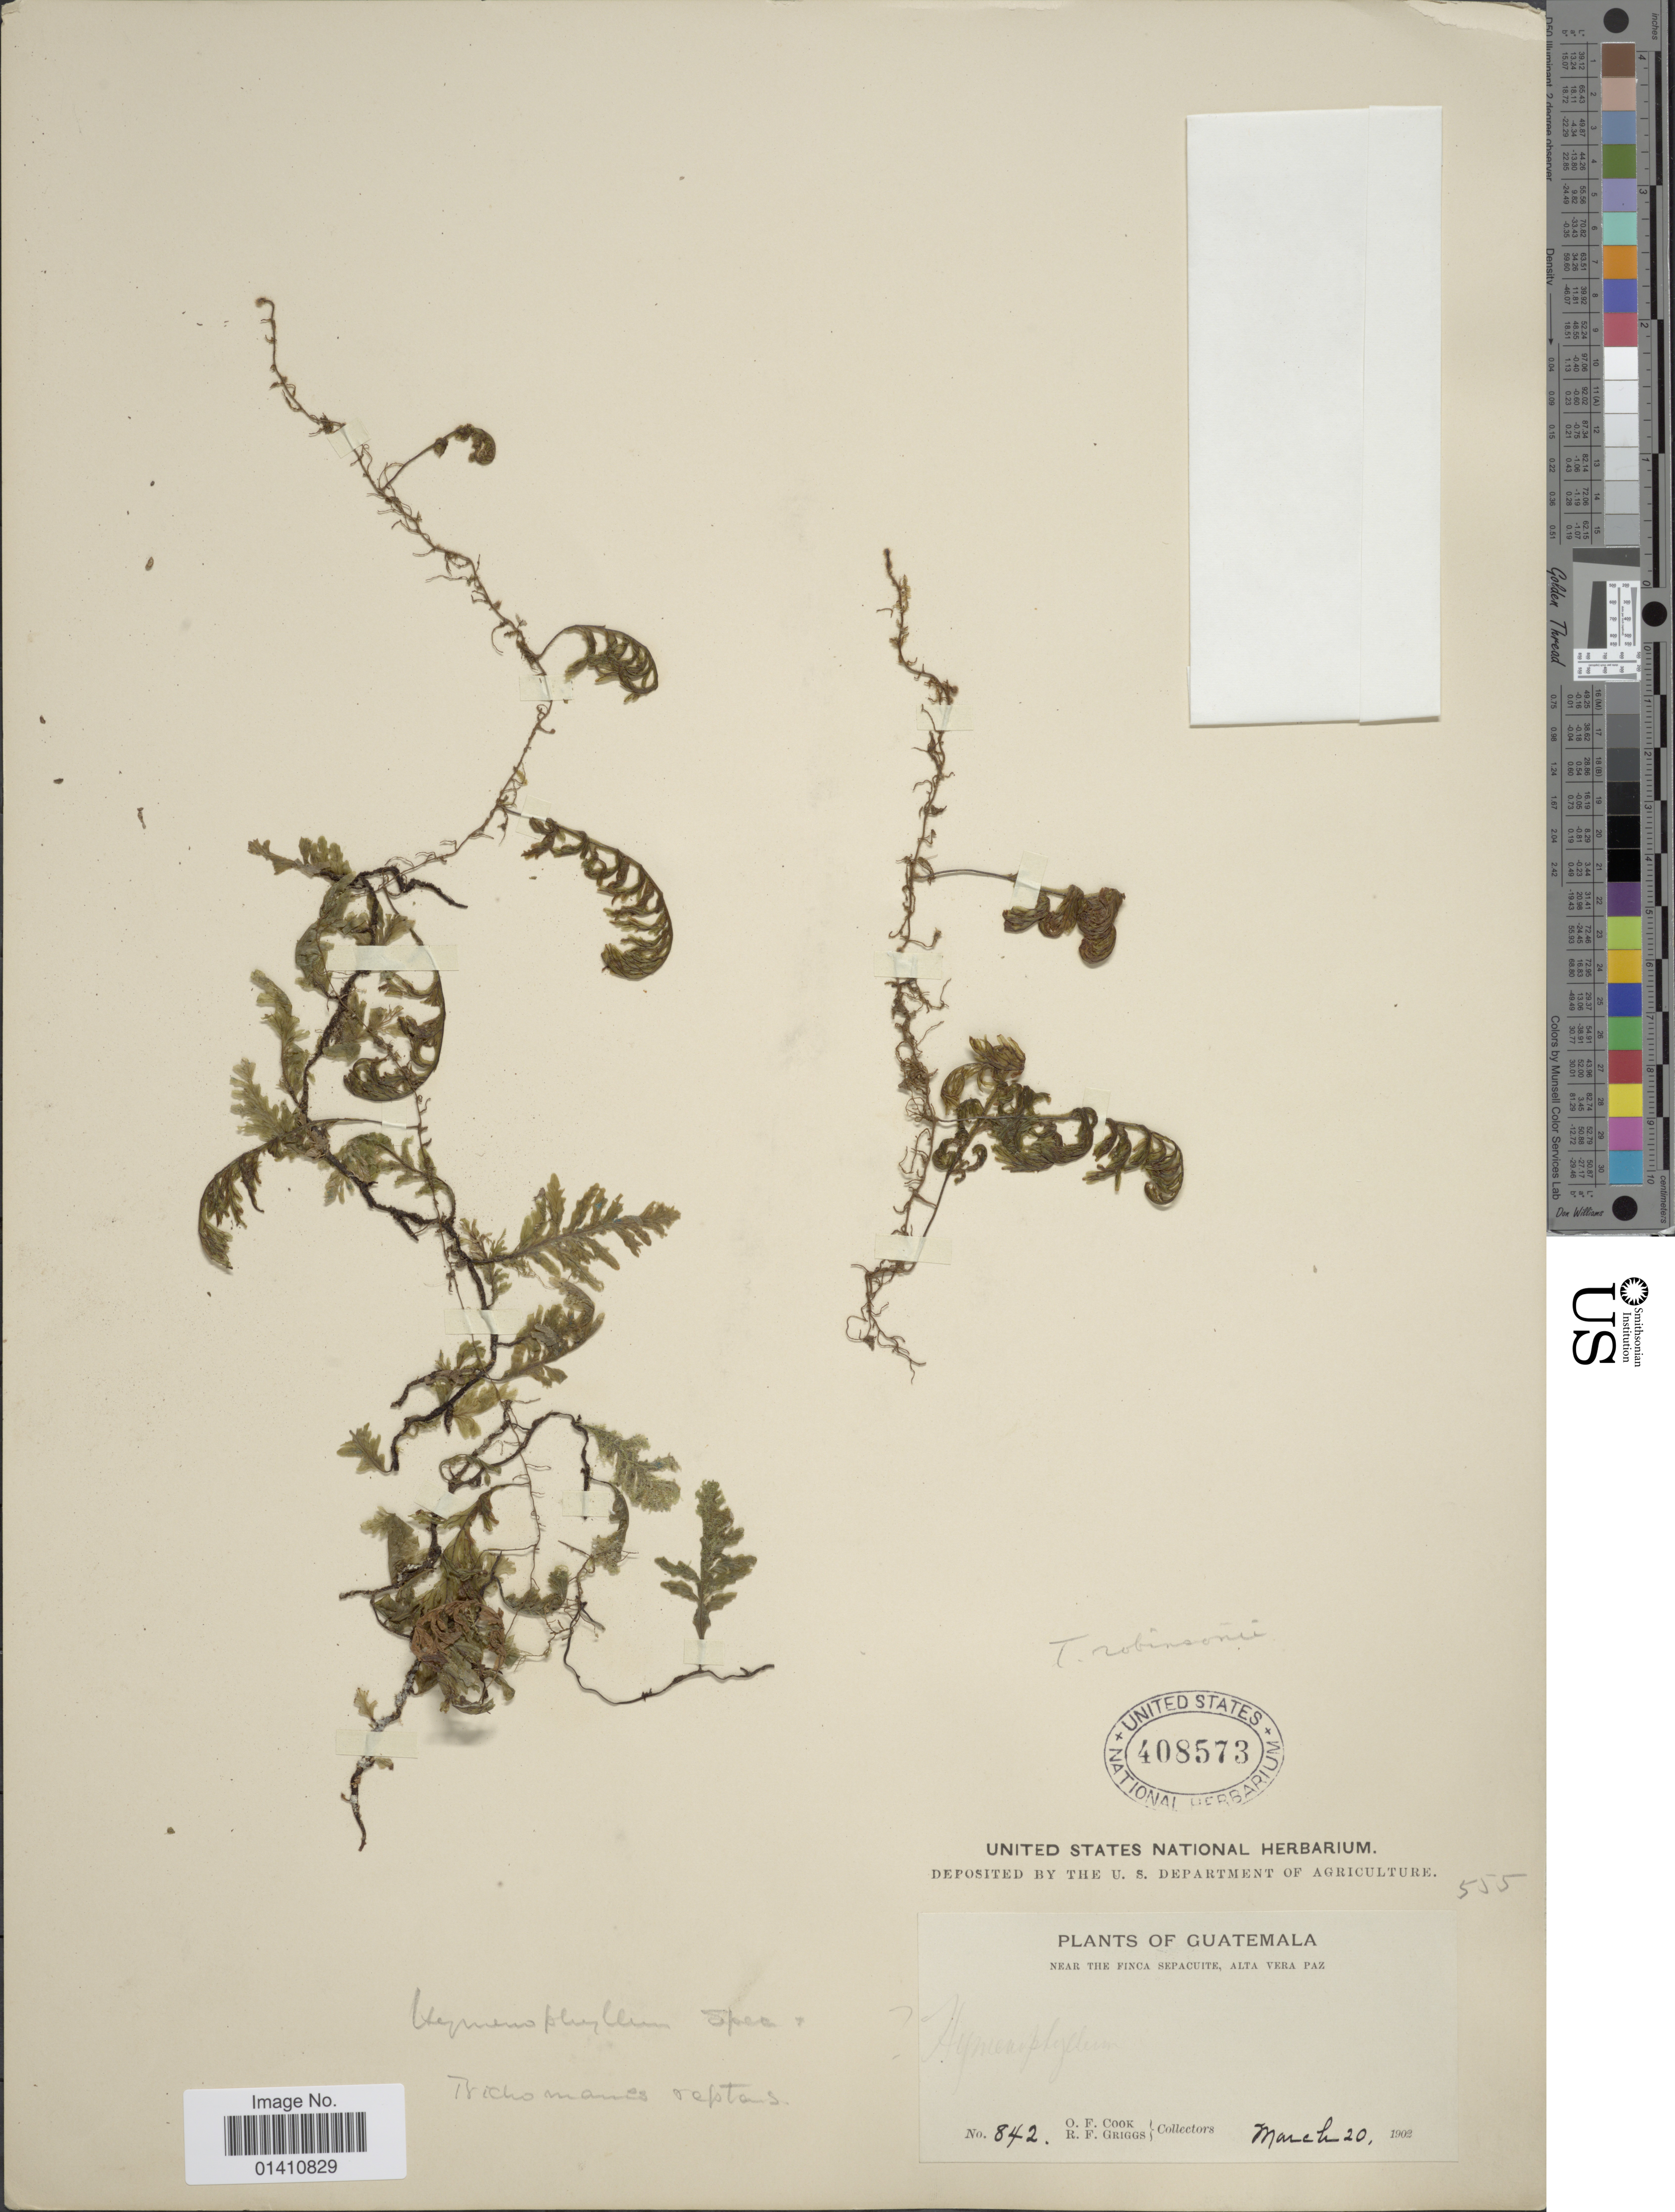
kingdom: Plantae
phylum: Tracheophyta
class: Polypodiopsida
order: Hymenophyllales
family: Hymenophyllaceae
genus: Didymoglossum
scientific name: Didymoglossum sp.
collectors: O. F. Cook & R. F. Griggs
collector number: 842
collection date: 1902-03-20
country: Guatemala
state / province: Alta Verapaz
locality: Near the Finca Sepacuite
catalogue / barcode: US 408573